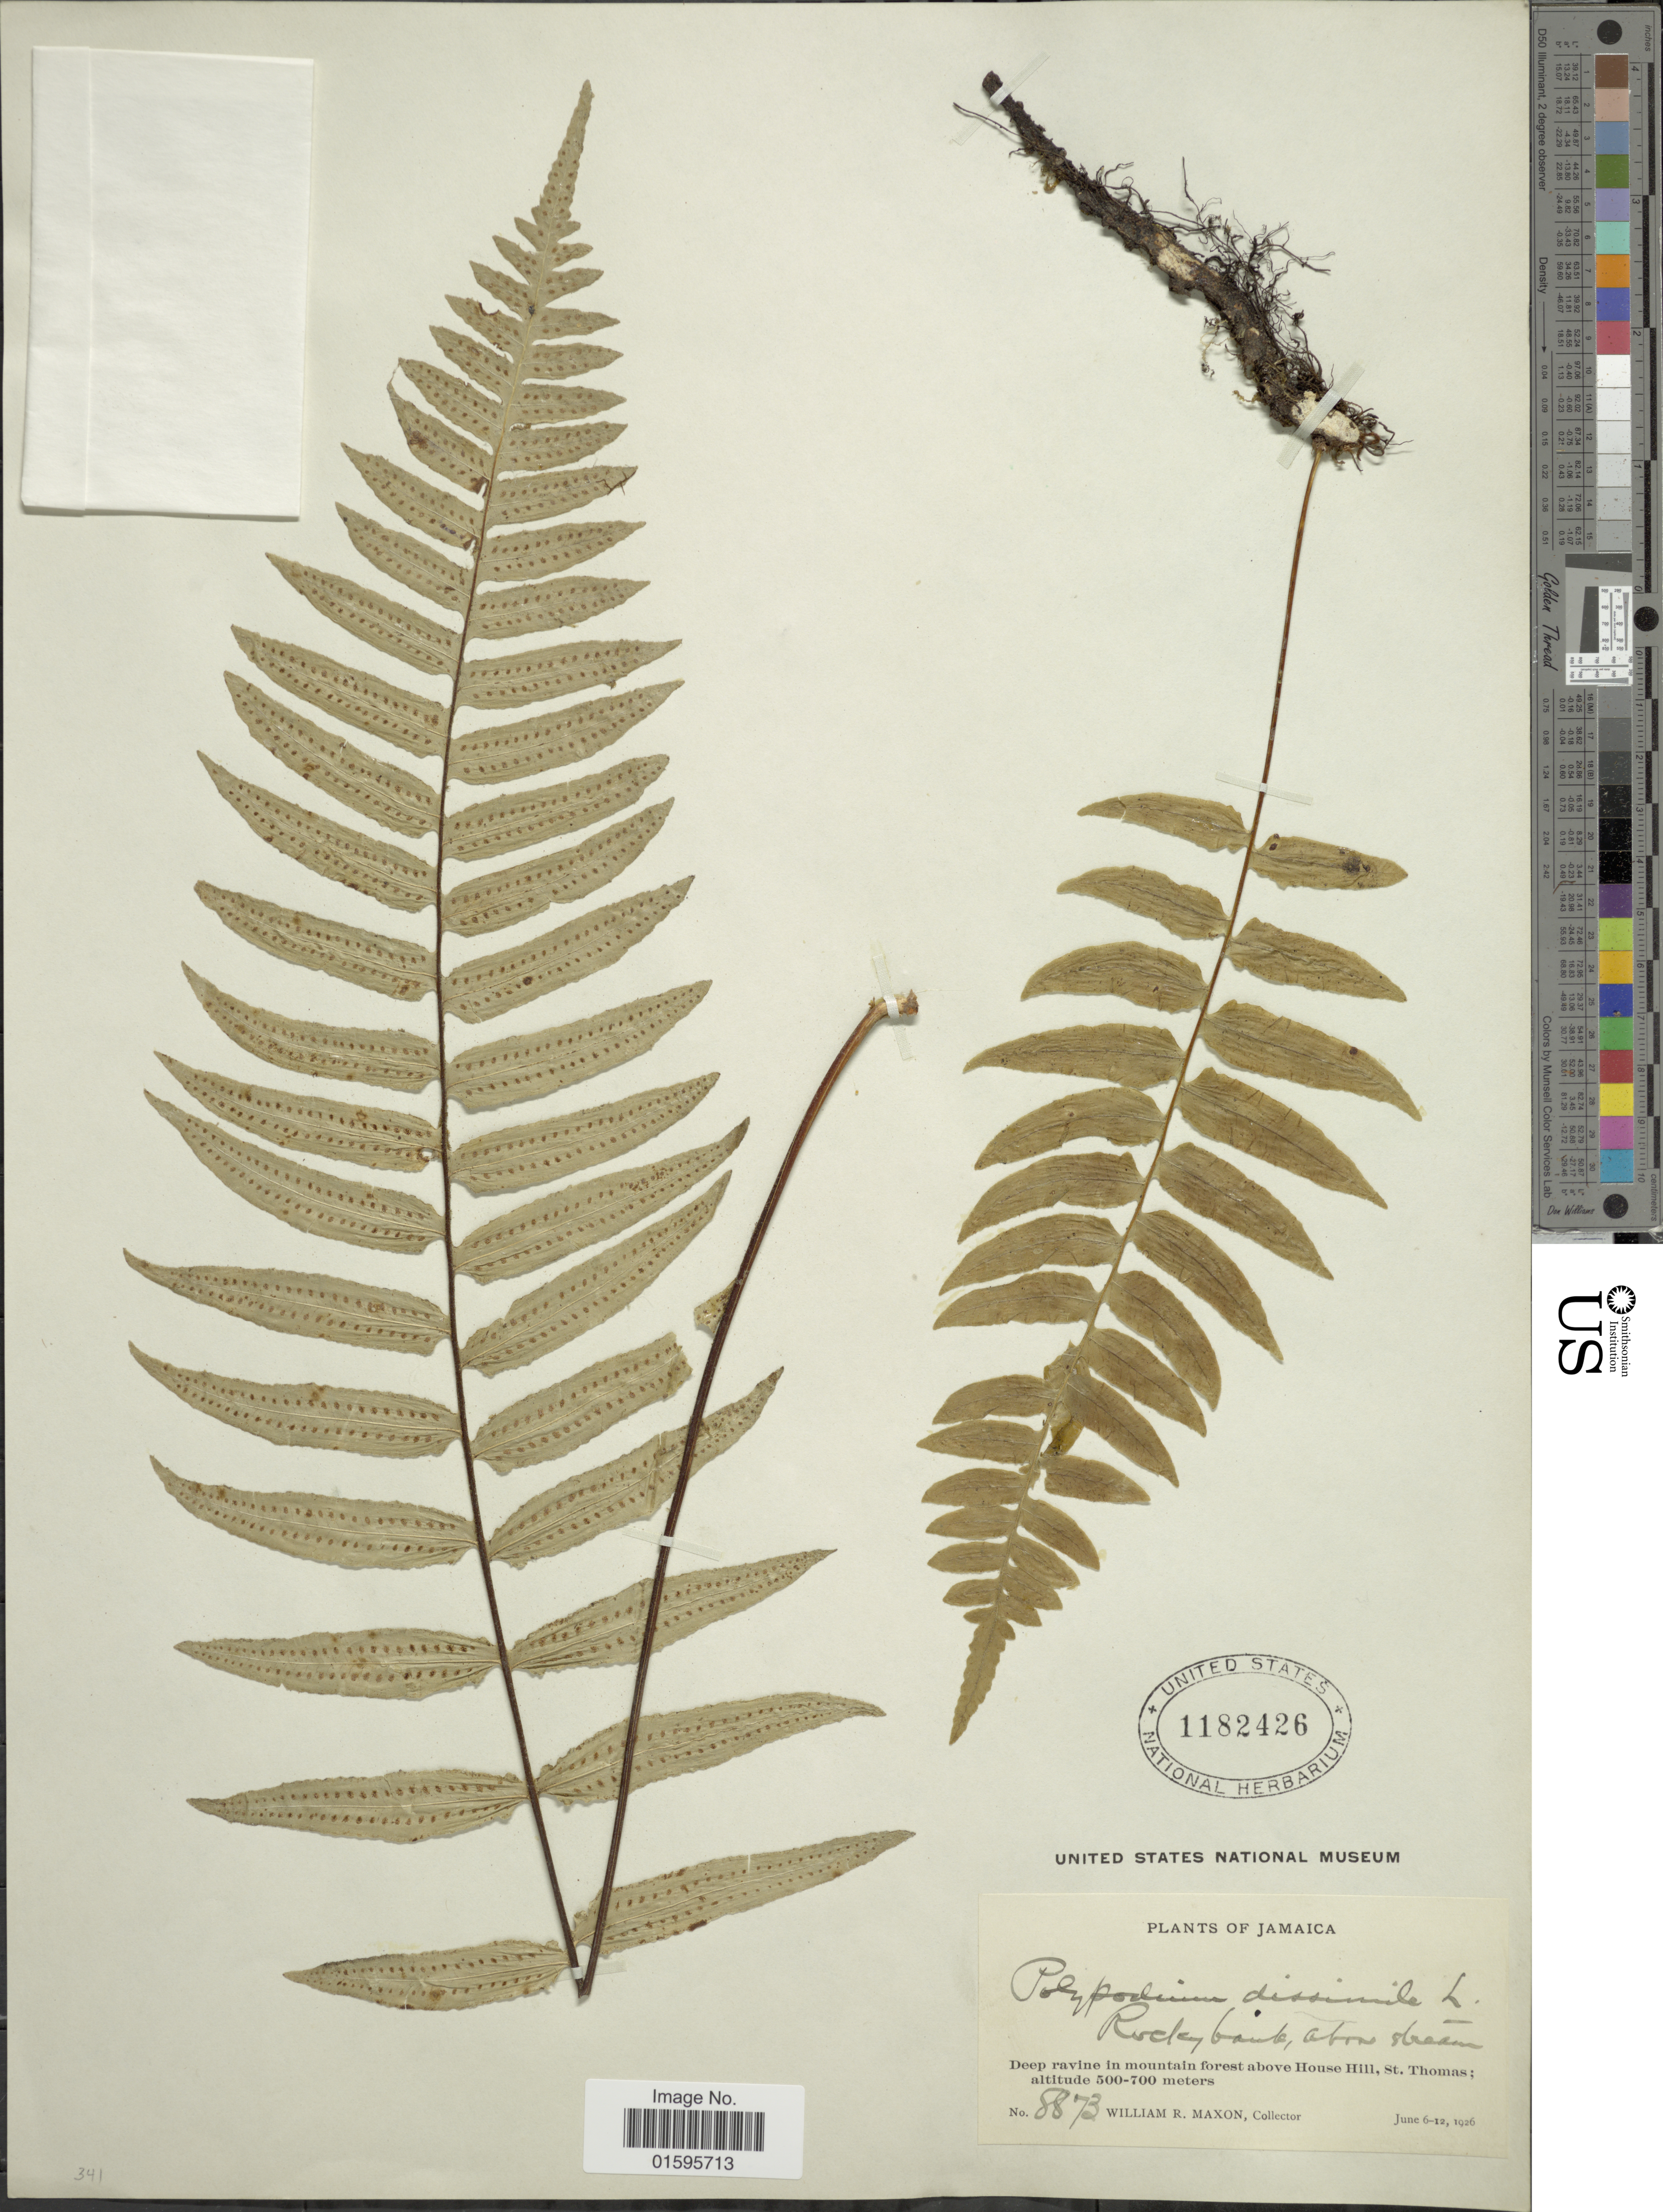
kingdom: Plantae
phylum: Tracheophyta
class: Polypodiopsida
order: Polypodiales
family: Polypodiaceae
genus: Polypodium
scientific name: Polypodium dulce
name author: Poir.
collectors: W. R. Maxon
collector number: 8873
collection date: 1926-06-06/1926-06-12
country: Jamaica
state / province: Saint Thomas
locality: Above House Hill, St. Thomas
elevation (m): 500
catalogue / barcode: US 1182426